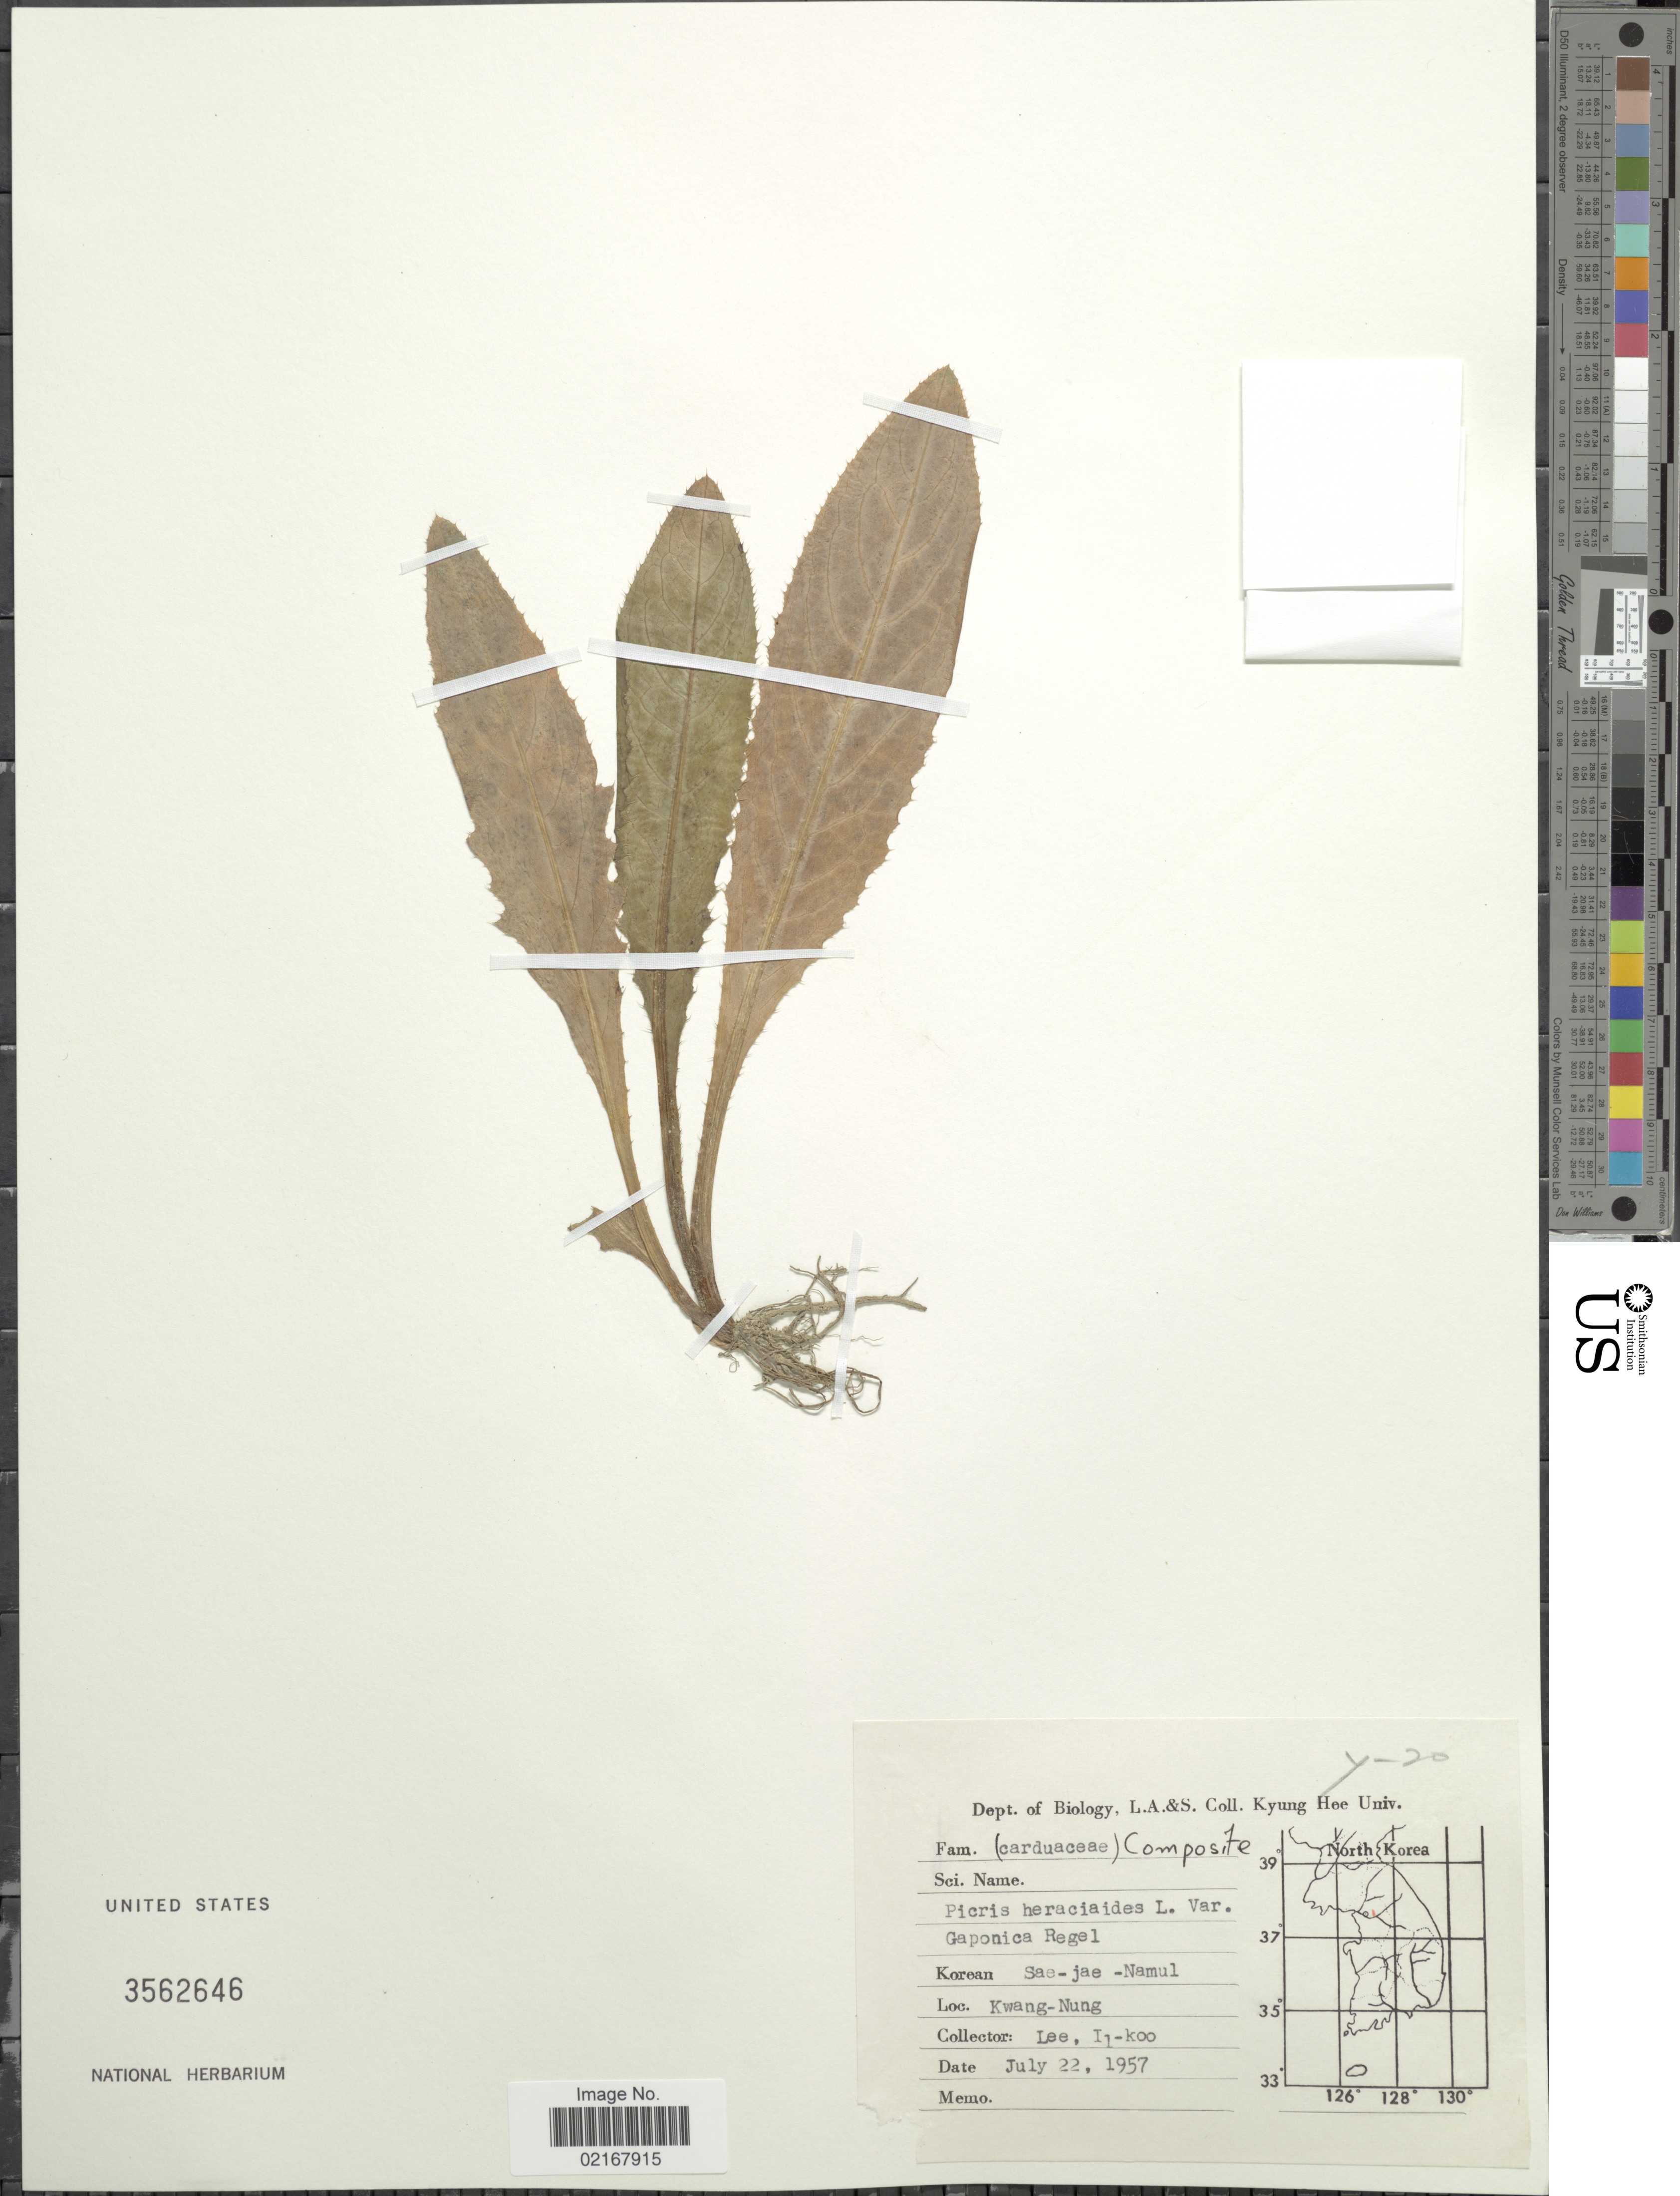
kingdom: Plantae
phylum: Tracheophyta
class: Magnoliopsida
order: Asterales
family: Asteraceae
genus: Picris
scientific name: Picris hieracioides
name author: L.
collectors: Il-Ko Lee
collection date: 1957-07-22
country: South Korea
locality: Kwang-Nung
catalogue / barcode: US 3562646